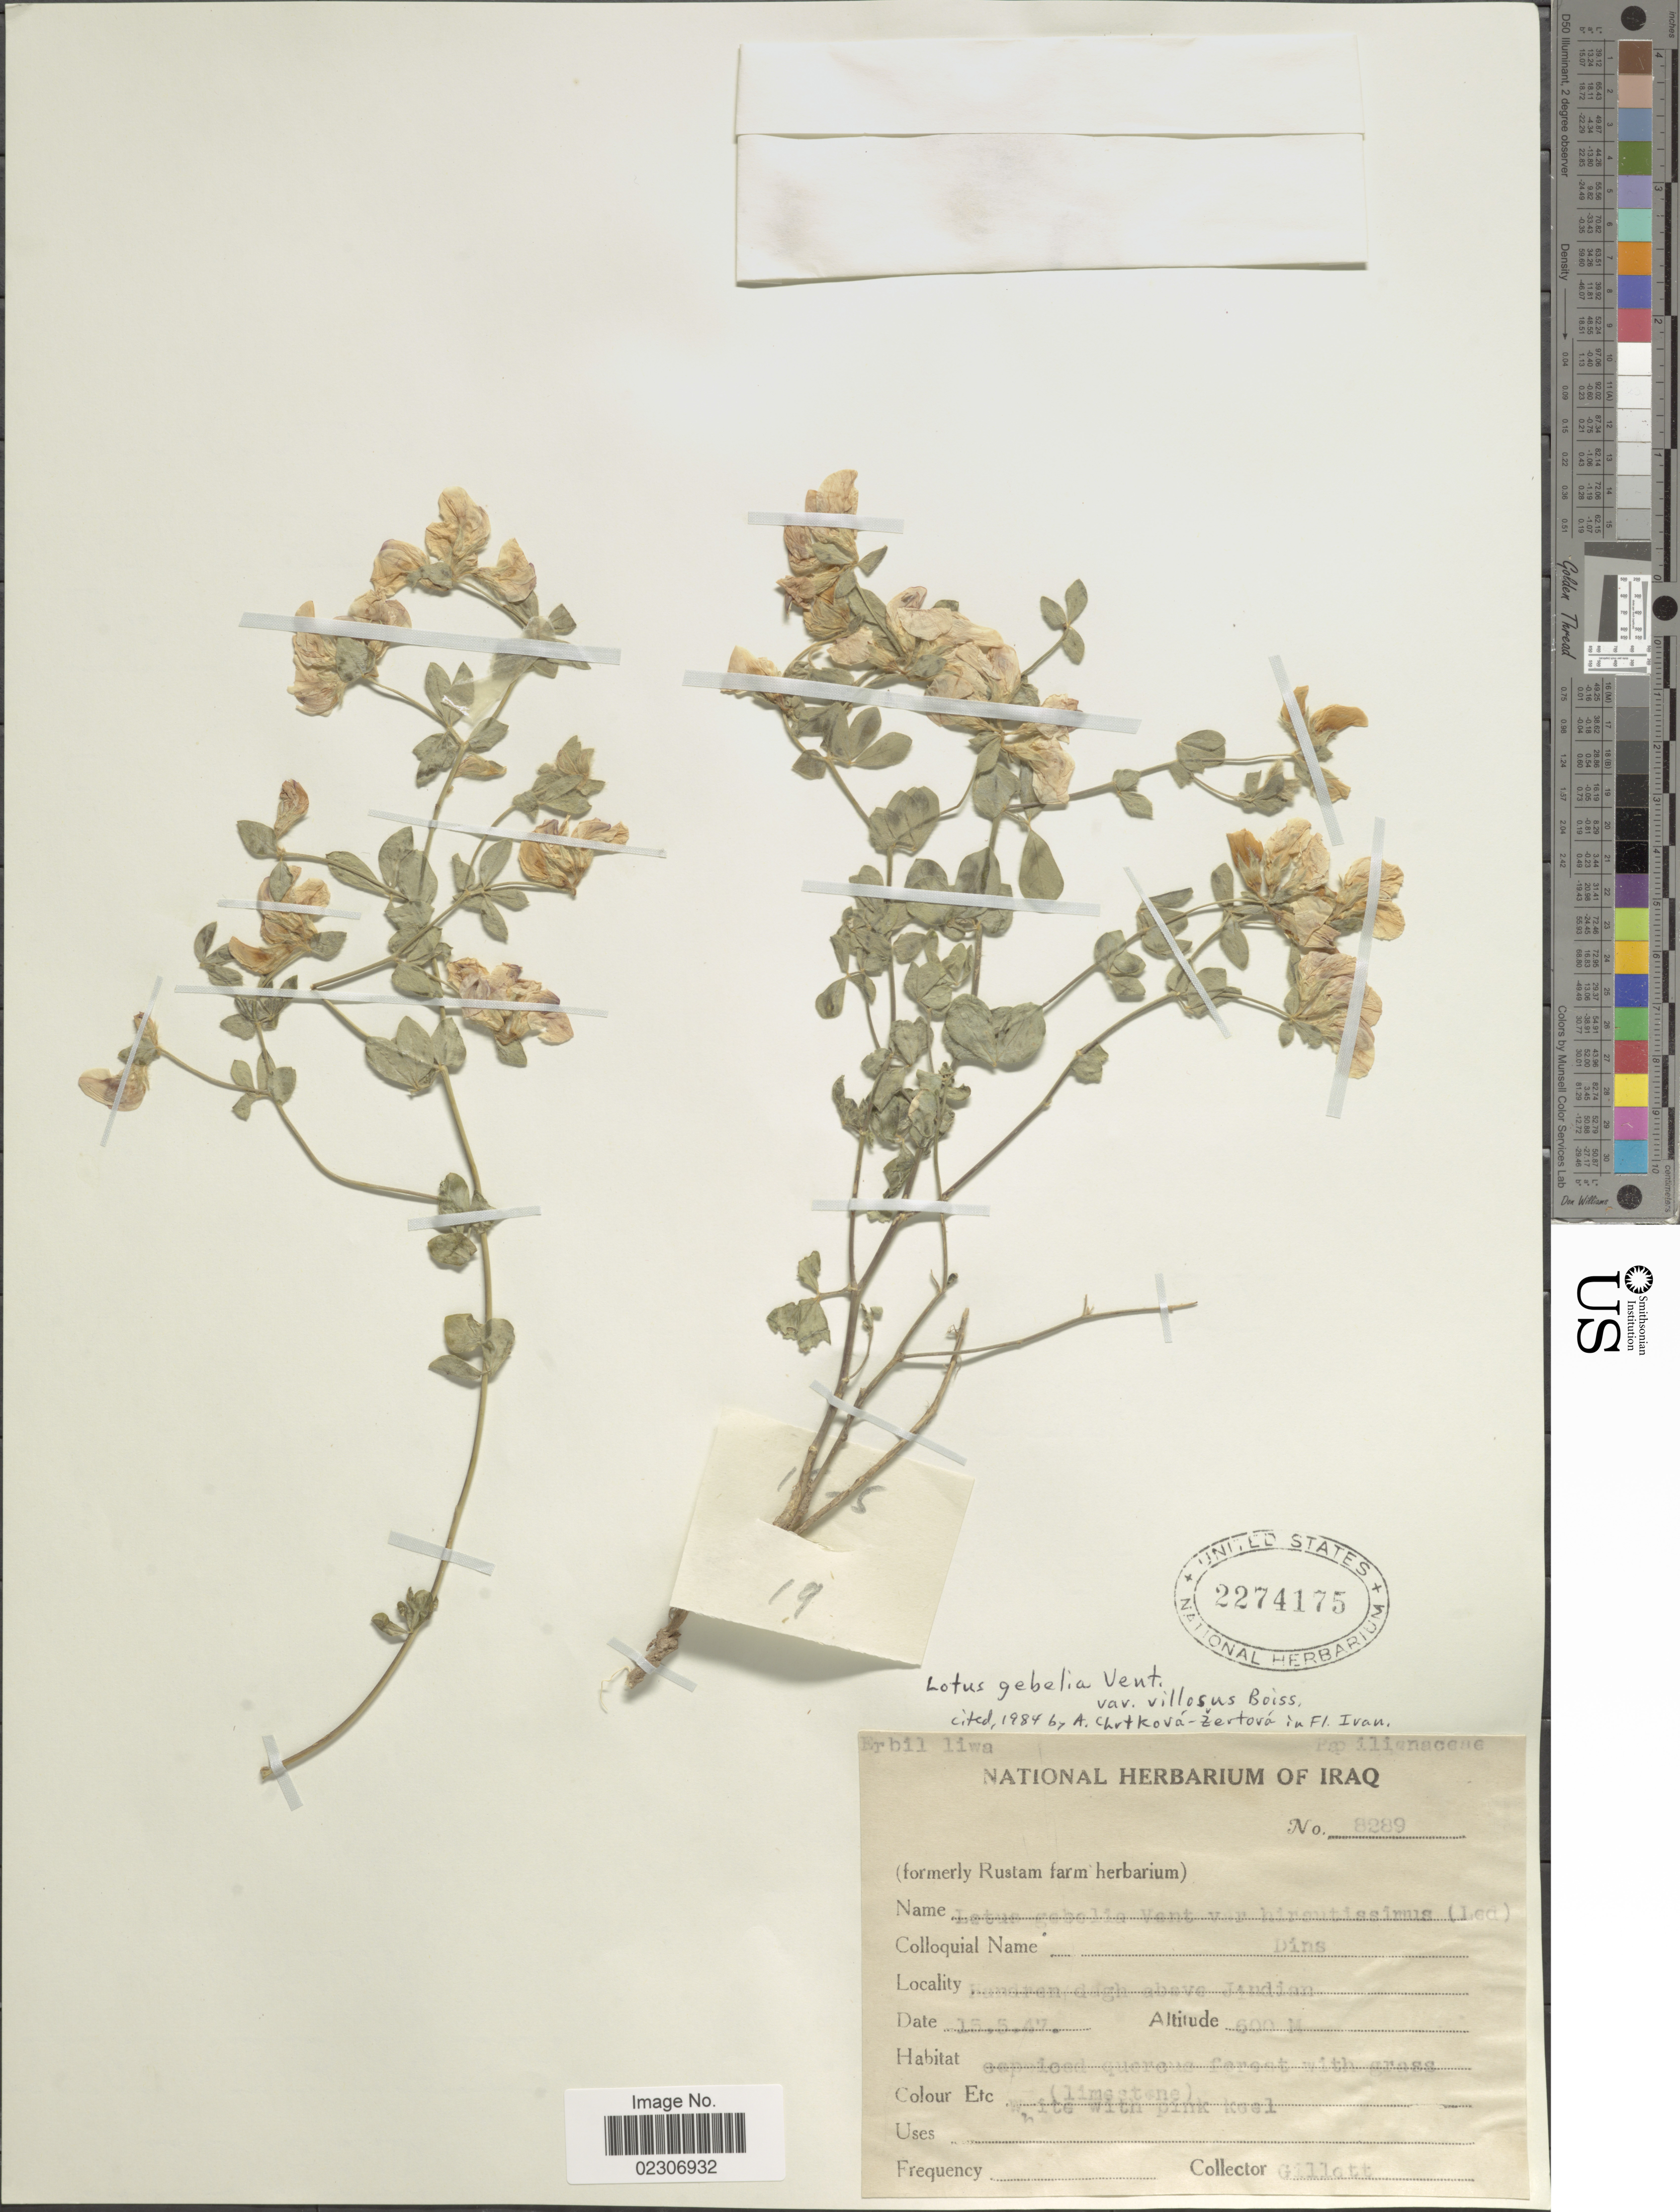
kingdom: Plantae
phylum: Tracheophyta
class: Magnoliopsida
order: Fabales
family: Fabaceae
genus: Lotus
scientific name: Lotus gebelia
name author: Vent.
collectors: Gillett, --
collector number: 8289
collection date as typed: Transcribed d/m/y: 15/5/47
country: Iraq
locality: Hundren dagh above Jindian, Erbil Liwa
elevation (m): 600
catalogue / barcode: US 2274175